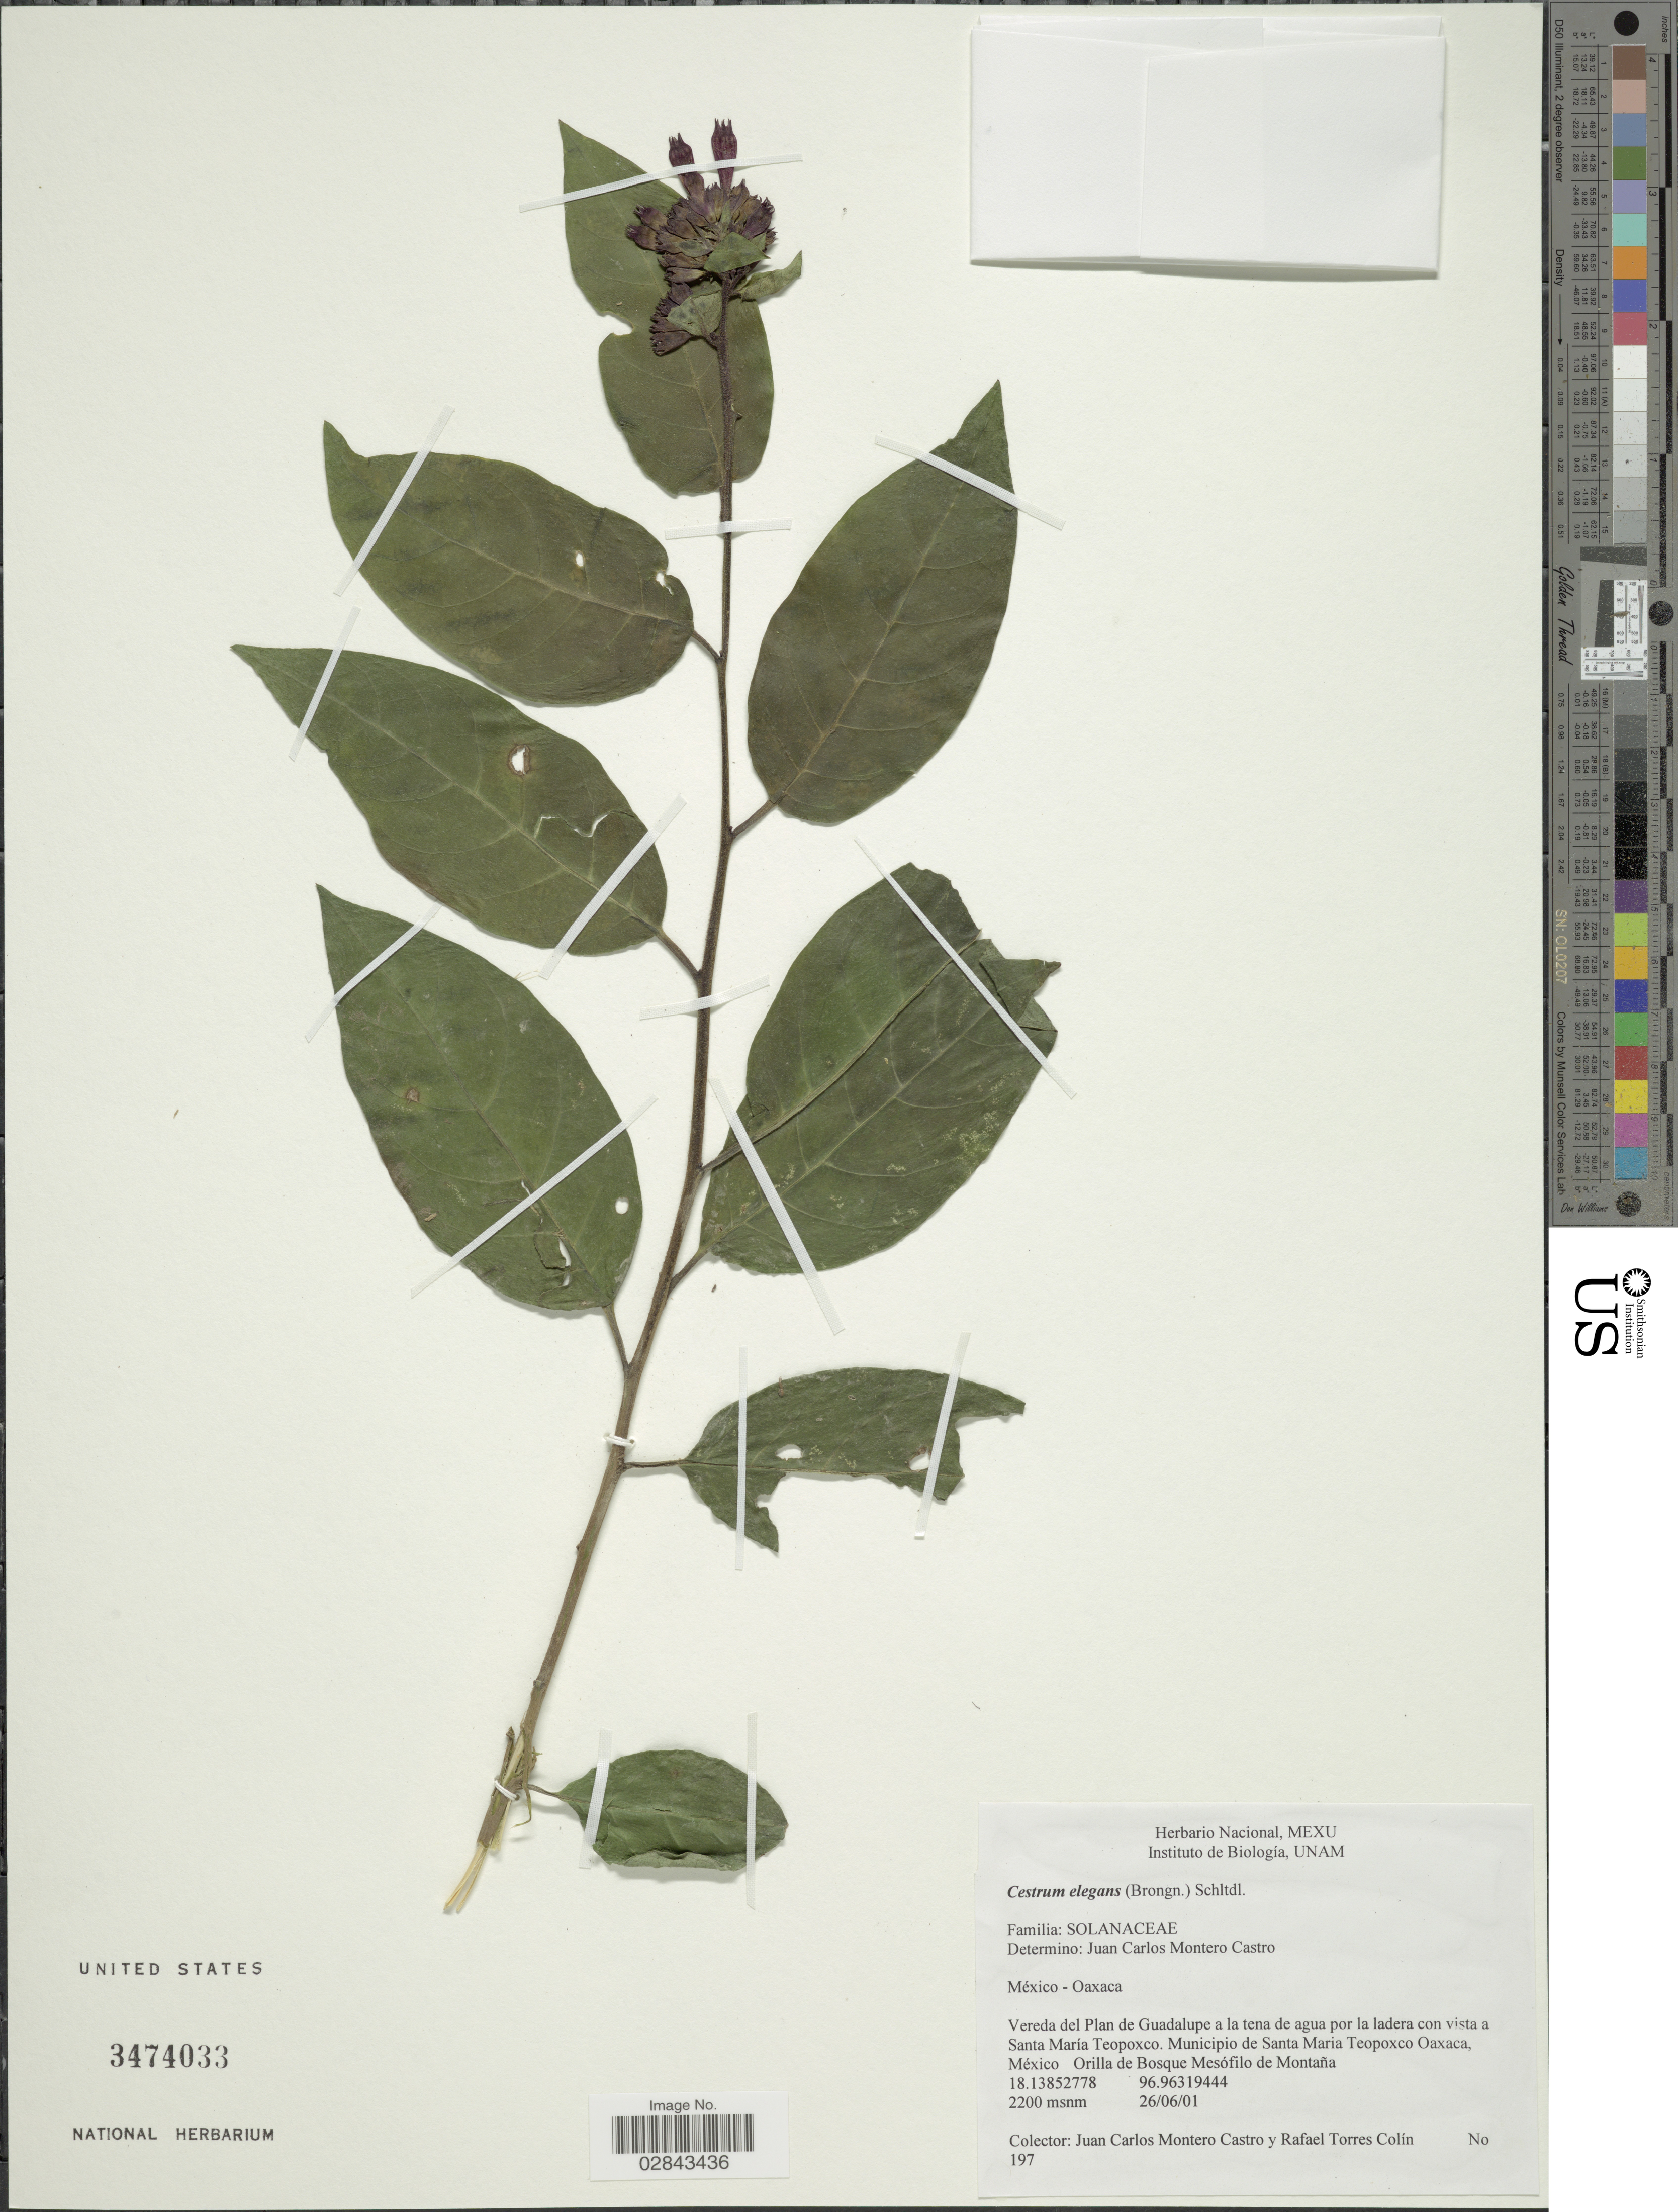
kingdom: Plantae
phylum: Tracheophyta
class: Magnoliopsida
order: Solanales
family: Solanaceae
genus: Cestrum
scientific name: Cestrum elegans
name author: (Brongn.) Schltdl.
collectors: J. Montero-Castro & R. Torres C.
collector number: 197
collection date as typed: Transcribed d/m/y: 26/6/1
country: Mexico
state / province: Oaxaca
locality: Vereda del Plan de Guadalupe a la tena de agua por la ladero con vista a Santa María Teopoxco. Municipio de Santa Maria Teopoxco Oaxaca, México Orilla de Bosque Mesófilo de Montaña, 18.13852778 96.96319444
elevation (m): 2200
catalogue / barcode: US 3474033